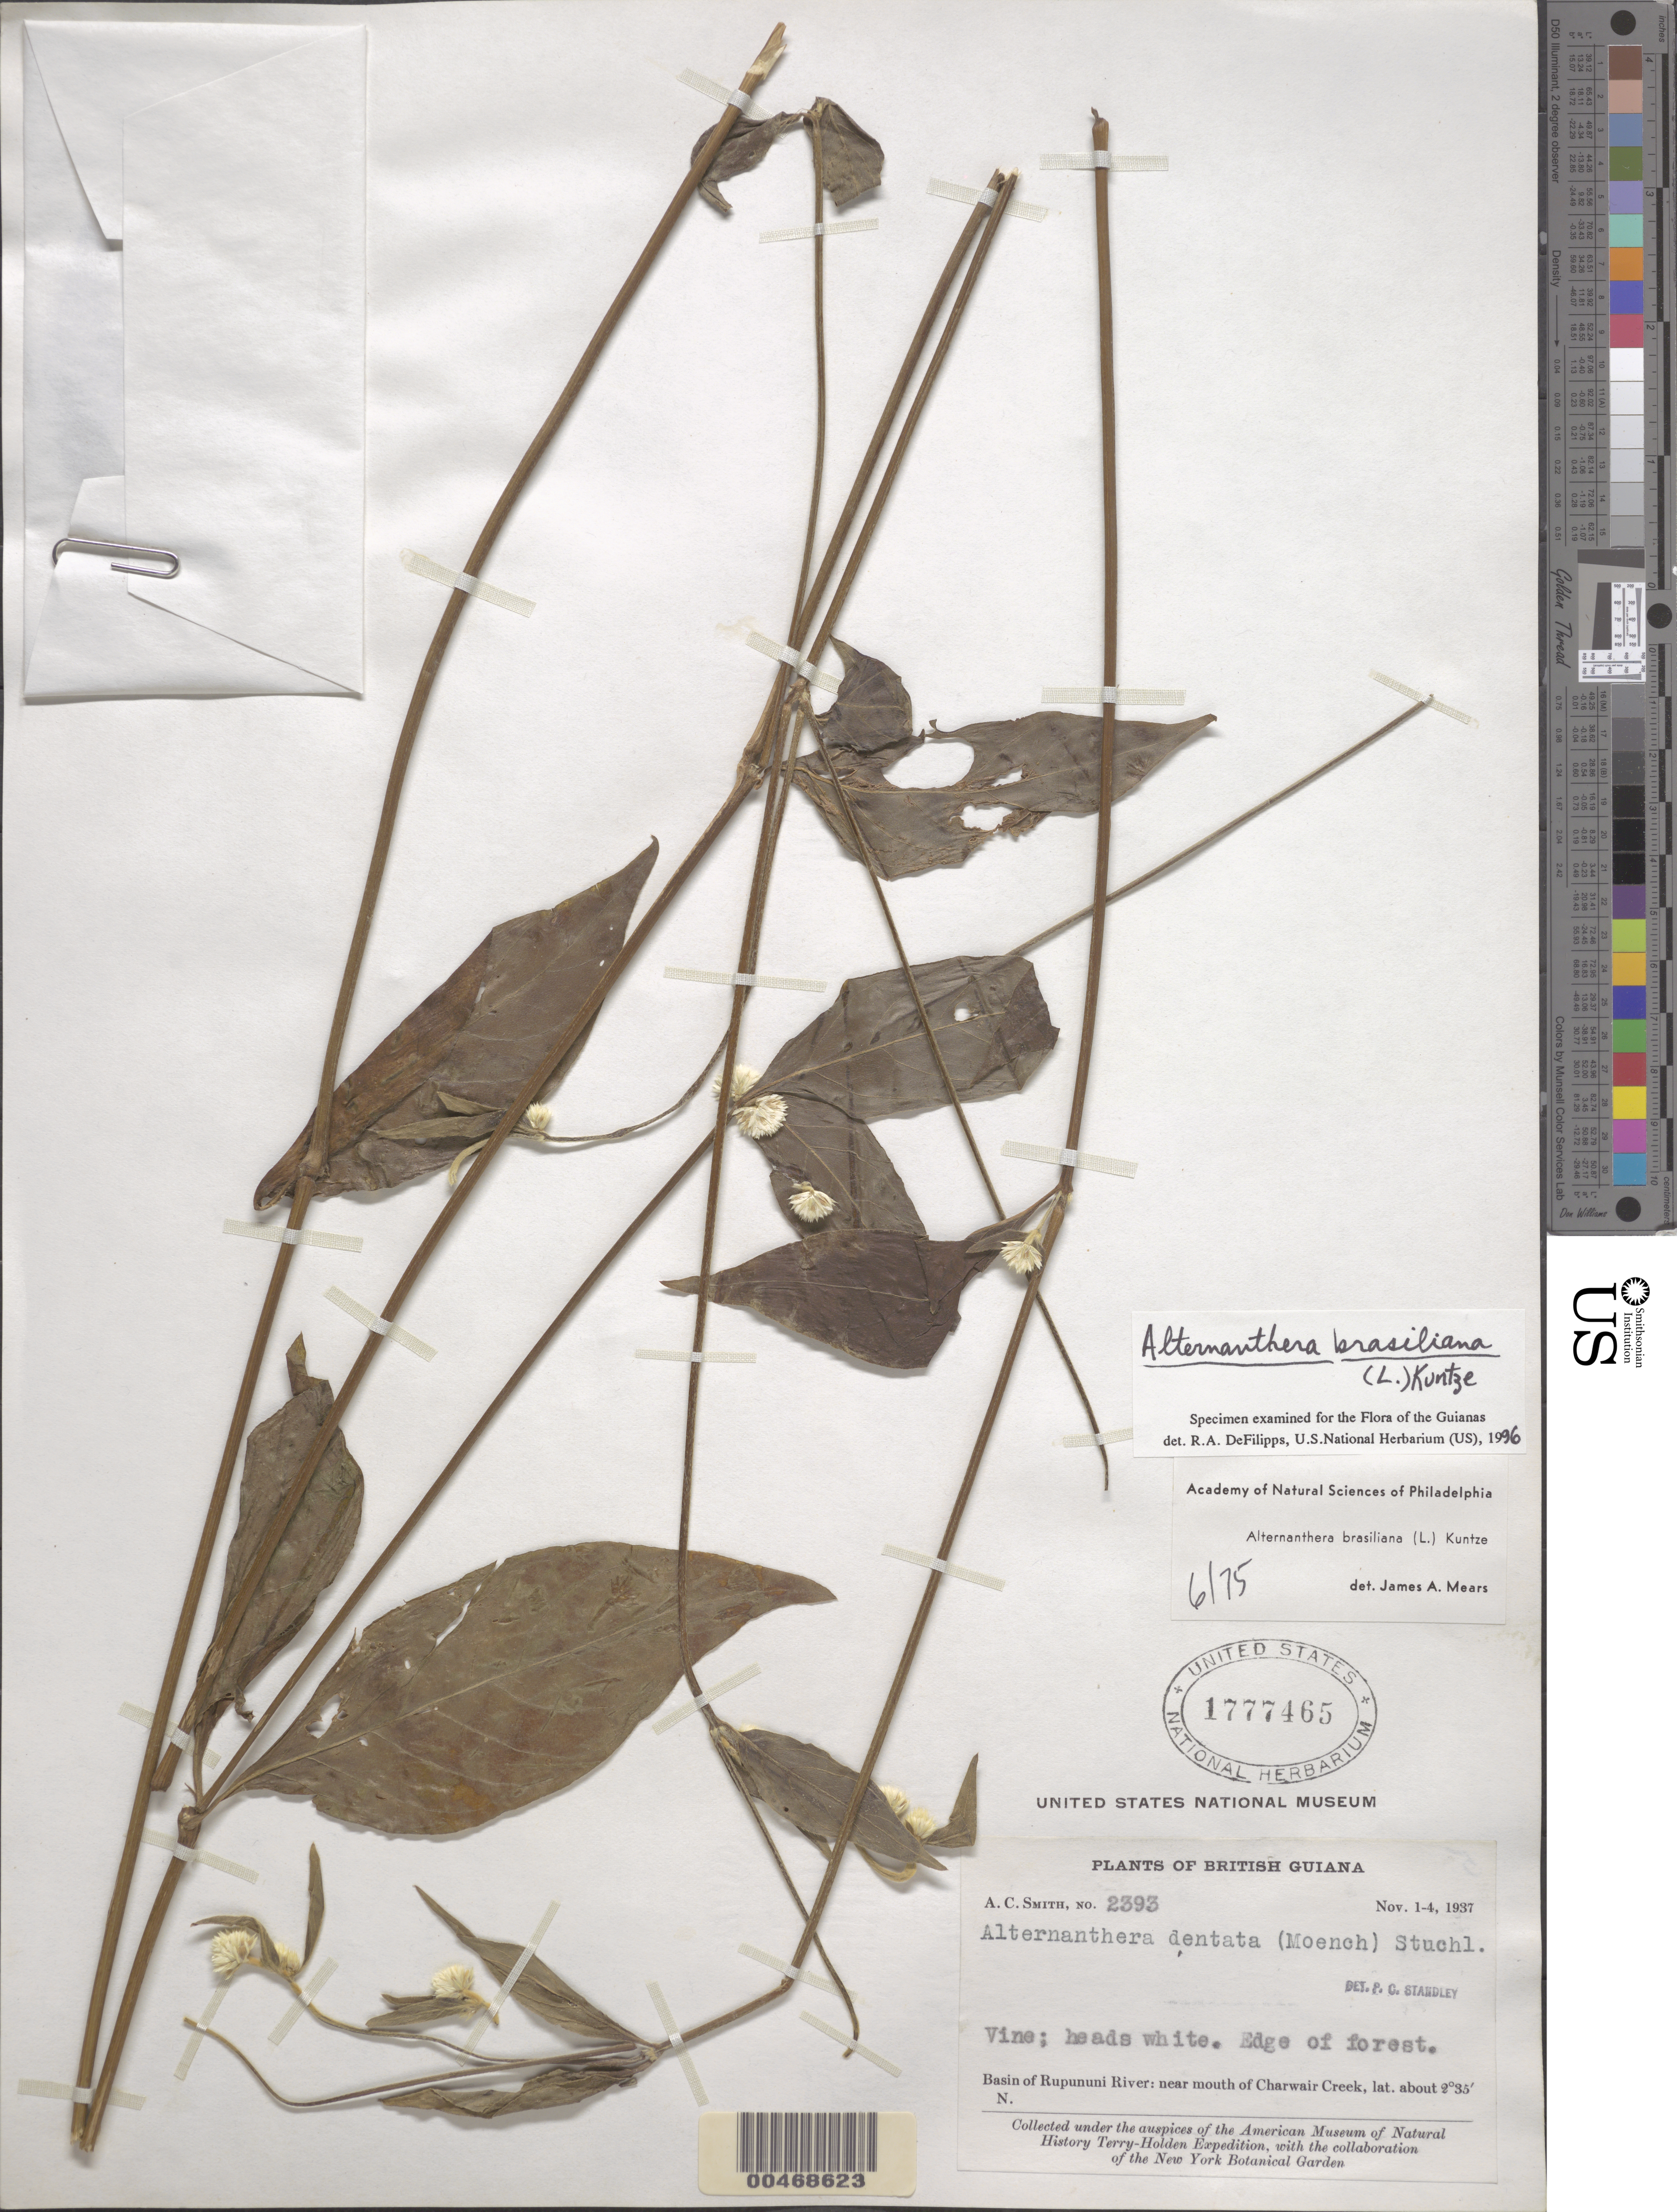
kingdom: Plantae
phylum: Tracheophyta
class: Magnoliopsida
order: Caryophyllales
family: Amaranthaceae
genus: Alternanthera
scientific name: Alternanthera brasiliana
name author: (L.) Kuntze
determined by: DeFilipps, R. A.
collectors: A. C. Smith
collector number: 2393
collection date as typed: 1-Nov-37 to 4-Nov-37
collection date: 1937-11-01/1937-11-04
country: Guyana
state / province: U. Takutu-U. Essequibo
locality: Charwair Creek, near mouth, Rupununi R. basin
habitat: Edge of forest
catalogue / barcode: US 1777465